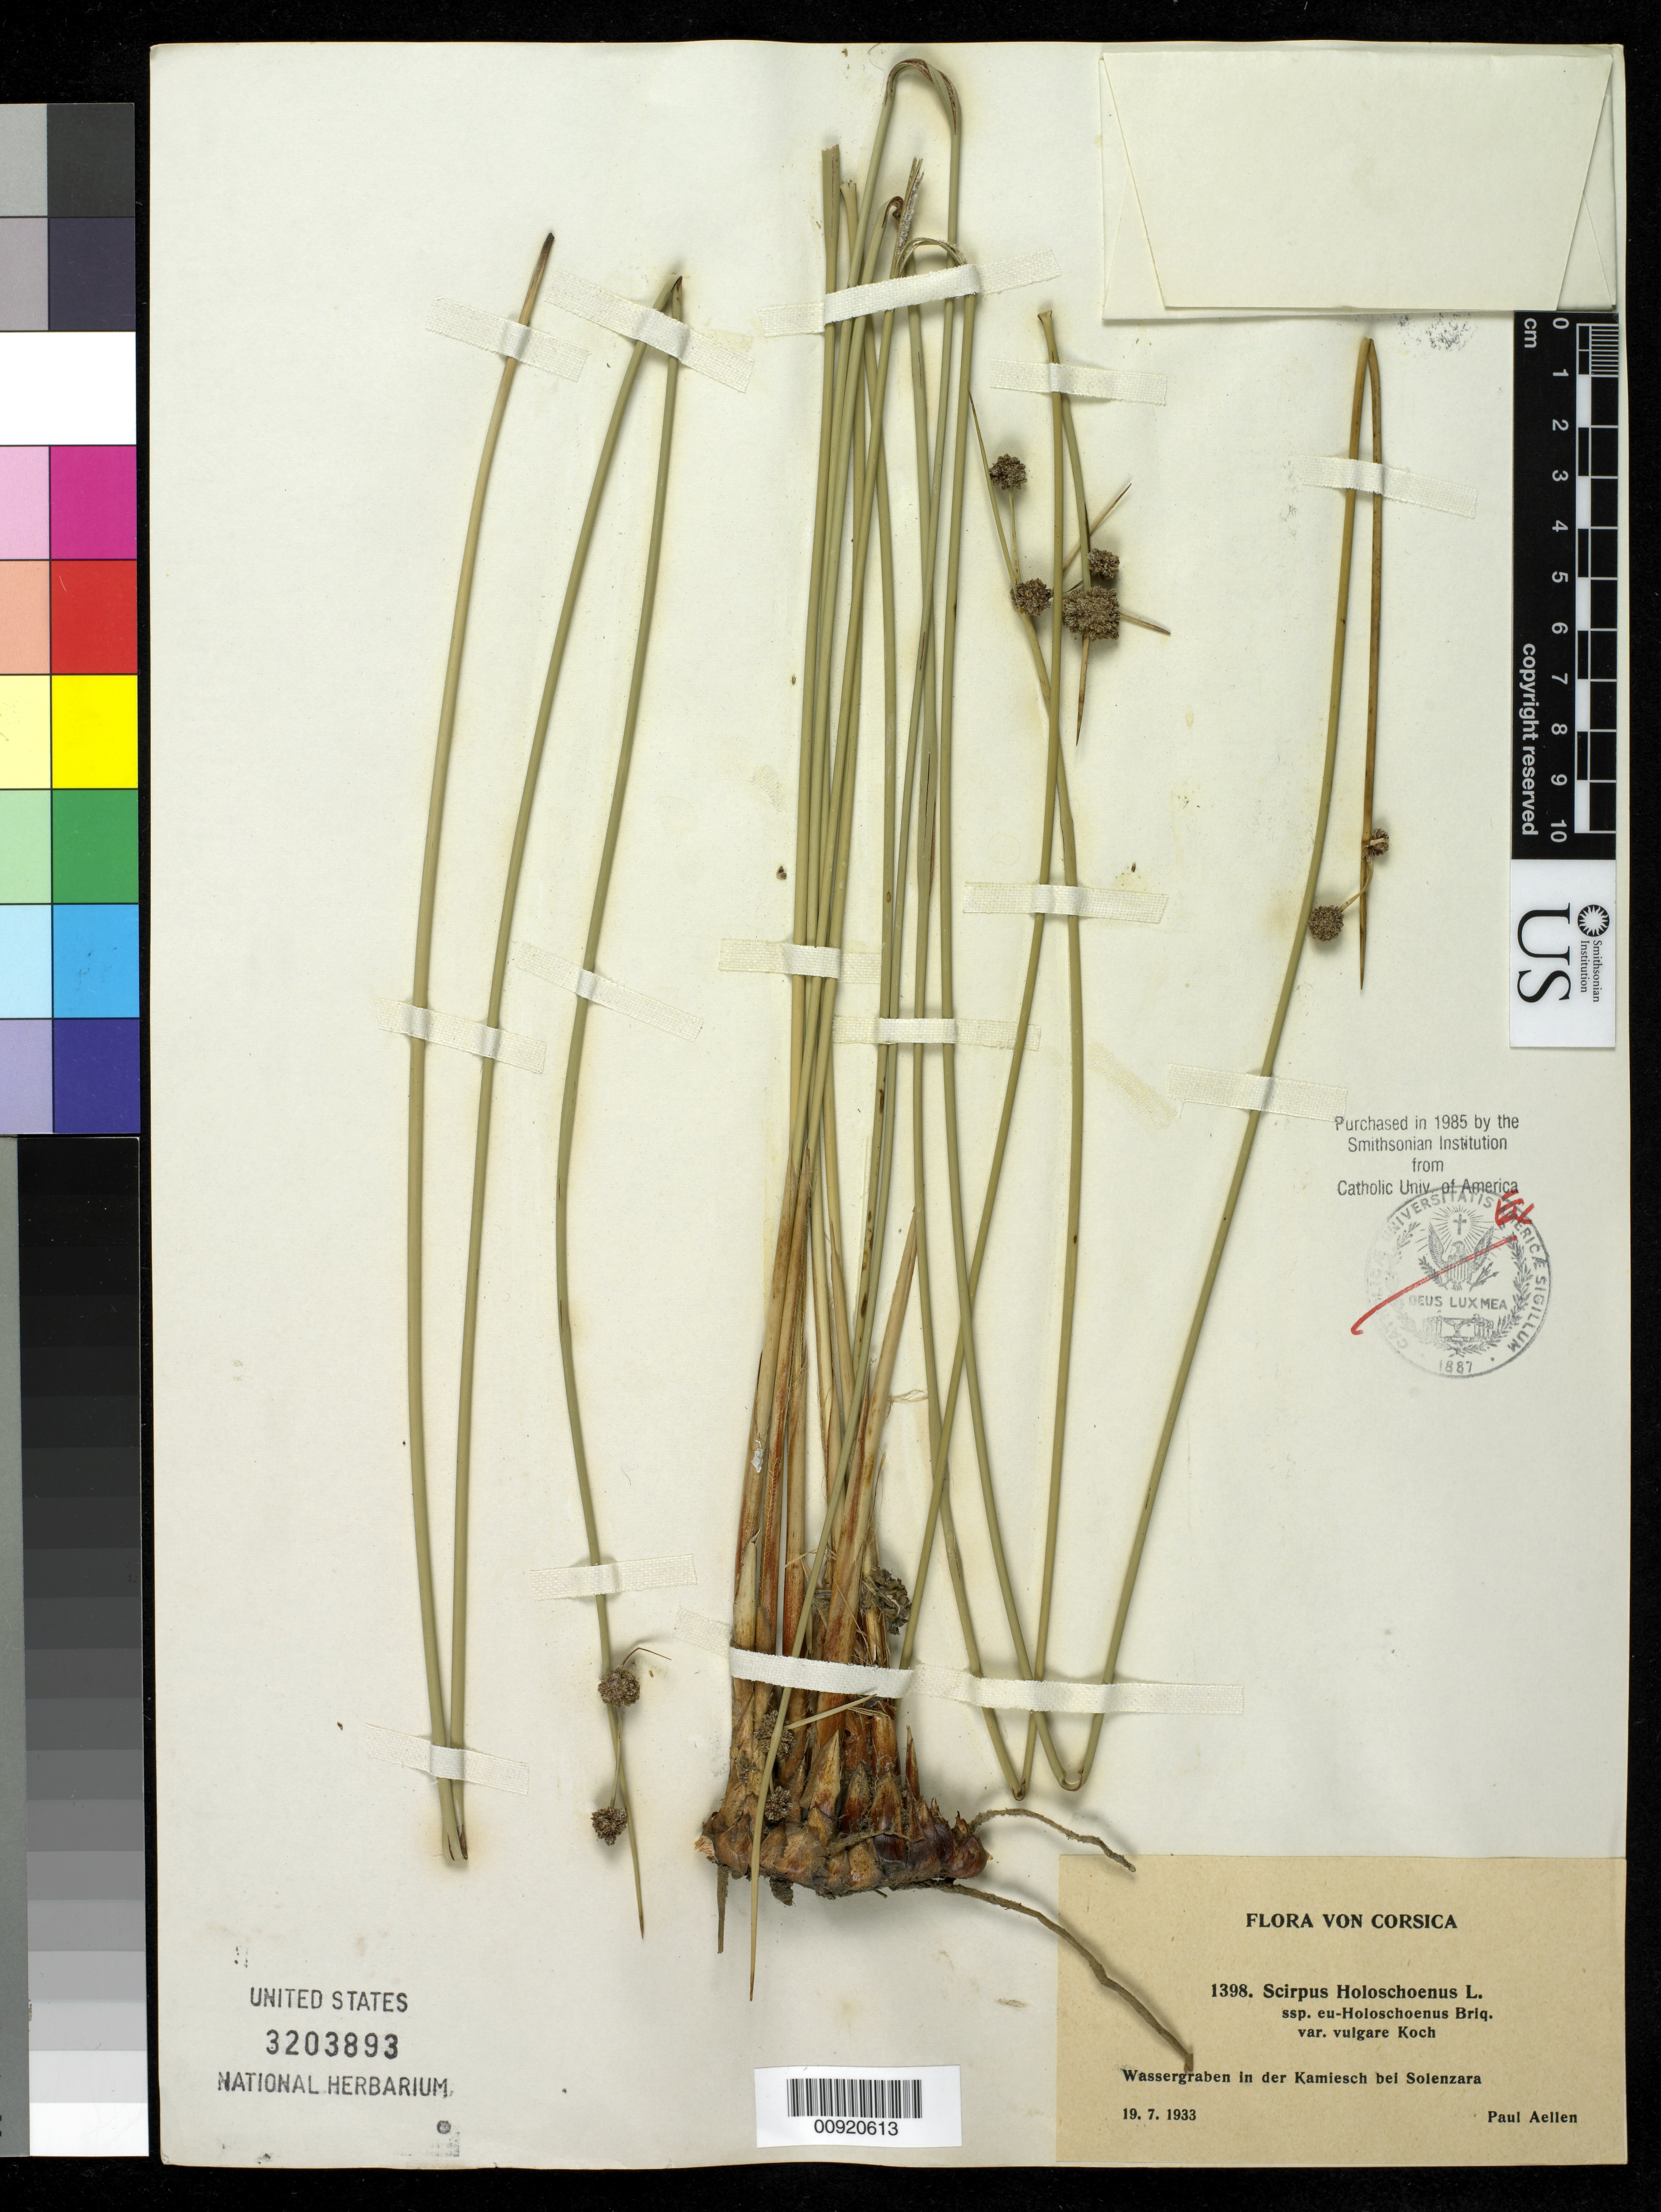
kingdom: Plantae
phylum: Tracheophyta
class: Liliopsida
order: Poales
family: Cyperaceae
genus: Scirpoides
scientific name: Scirpoides holoschoenus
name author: (L.) Soják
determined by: Strong, M. T., (US), Smithsonian Institution - National Museum of Natural History (UNITED STATES)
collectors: P. Aellen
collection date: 1933-07-19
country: France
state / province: Corsica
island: Corse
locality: Wassergraben in der Kamiesch bie Solenzara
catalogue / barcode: US 3203893